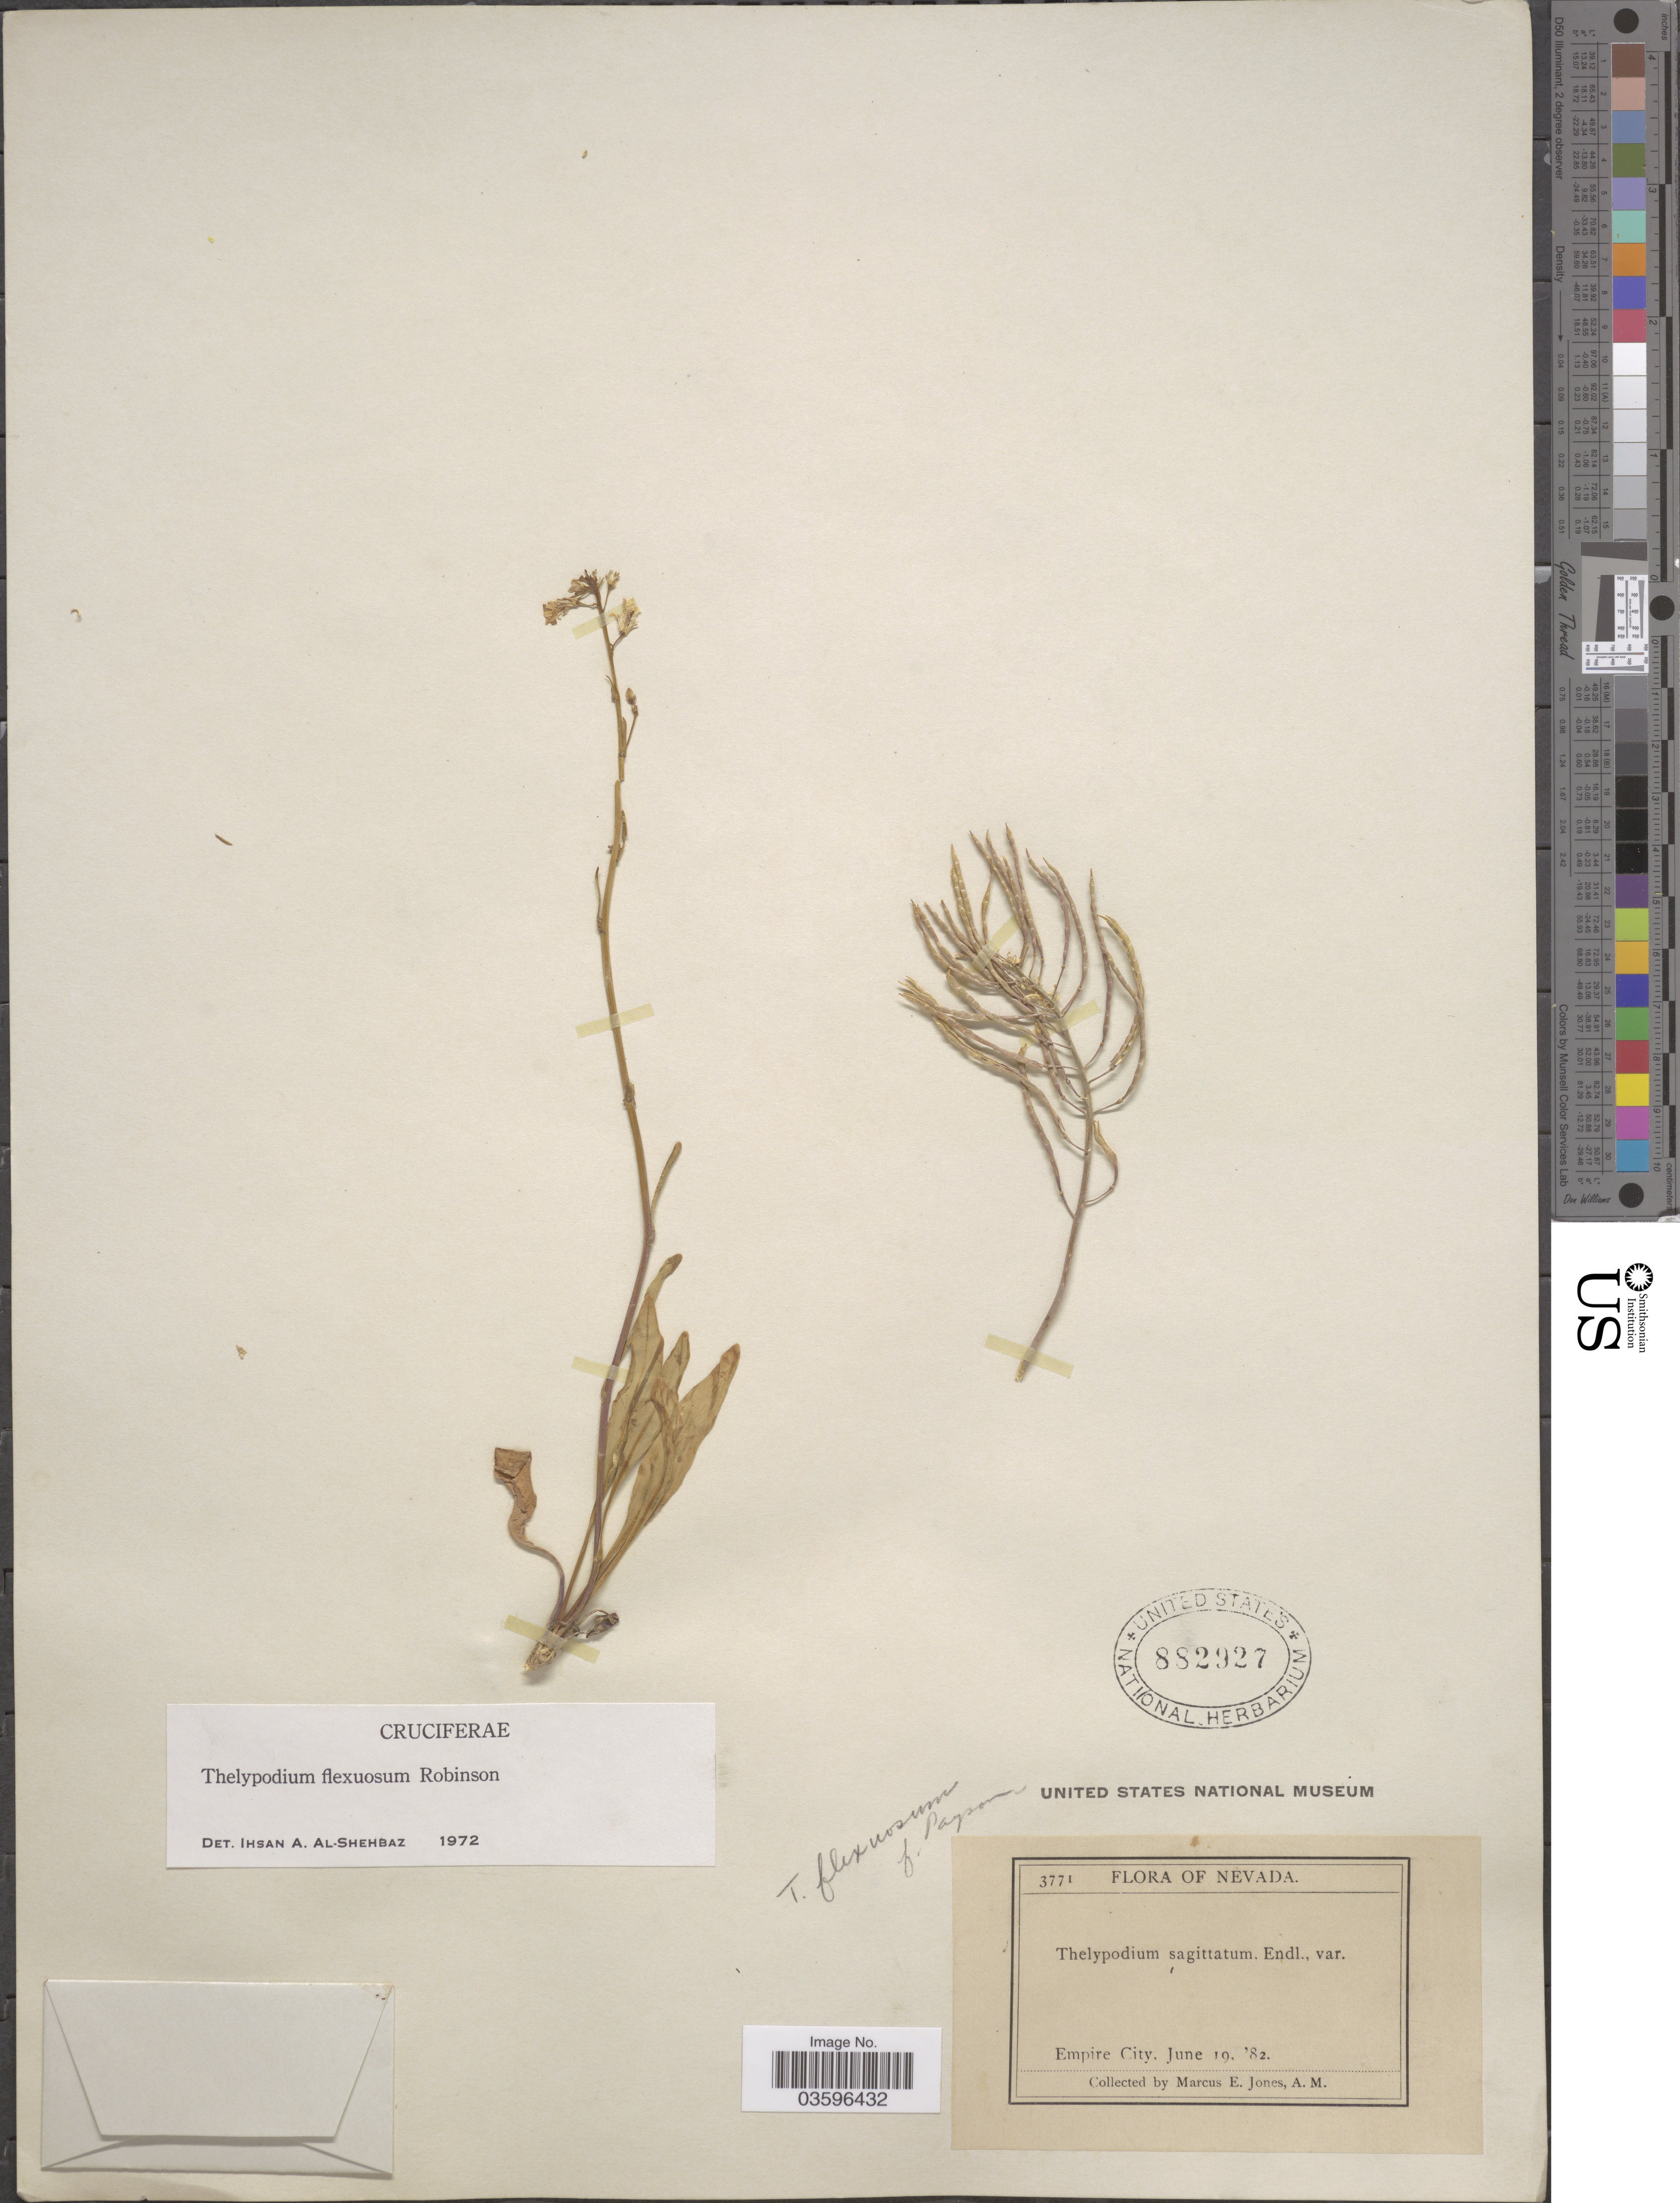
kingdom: Plantae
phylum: Tracheophyta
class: Magnoliopsida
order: Brassicales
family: Brassicaceae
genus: Thelypodium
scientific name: Thelypodium flexuosum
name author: B.L. Rob.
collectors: M. E. Jones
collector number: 3771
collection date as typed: Transcribed d/m/y: 19/6/82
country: United States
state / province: Nevada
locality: Empire City.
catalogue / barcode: US 882927